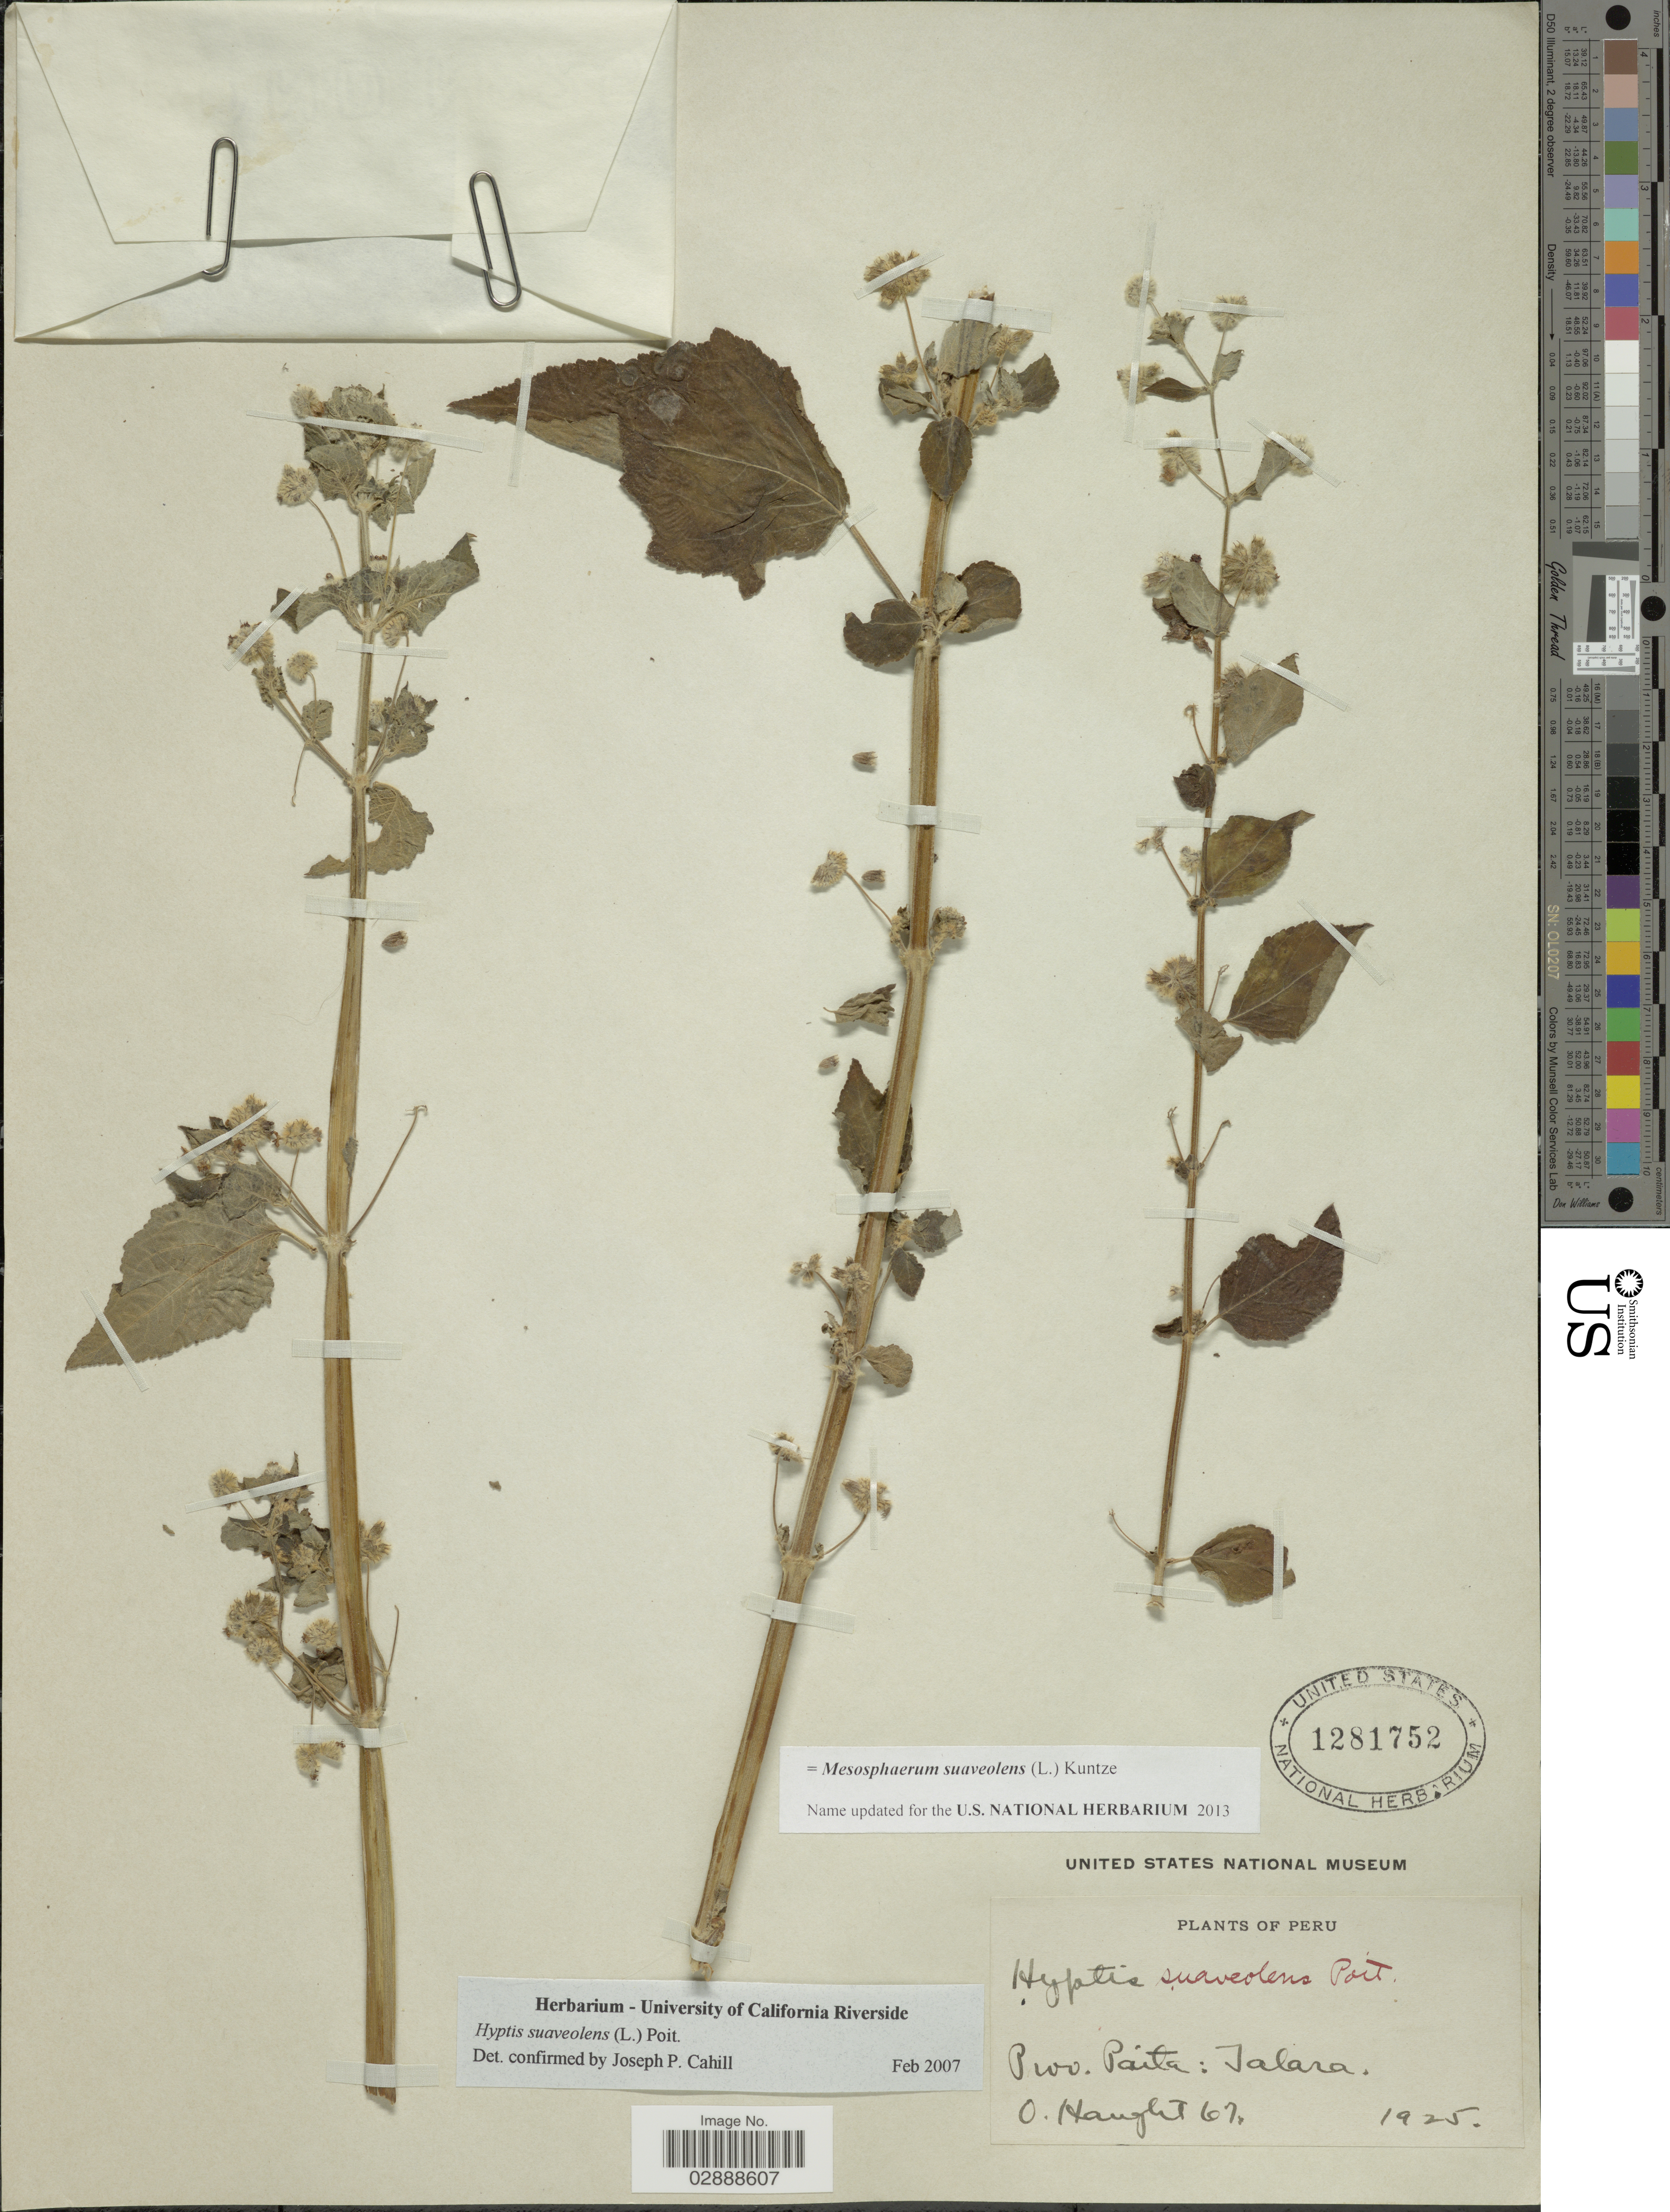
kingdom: Plantae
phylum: Tracheophyta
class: Magnoliopsida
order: Lamiales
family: Lamiaceae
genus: Mesosphaerum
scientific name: Mesosphaerum suaveolens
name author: (L.) Kuntze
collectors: O. Haught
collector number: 67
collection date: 1925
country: Peru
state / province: Piura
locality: Prov. Paita: Talara.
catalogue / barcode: US 1281752